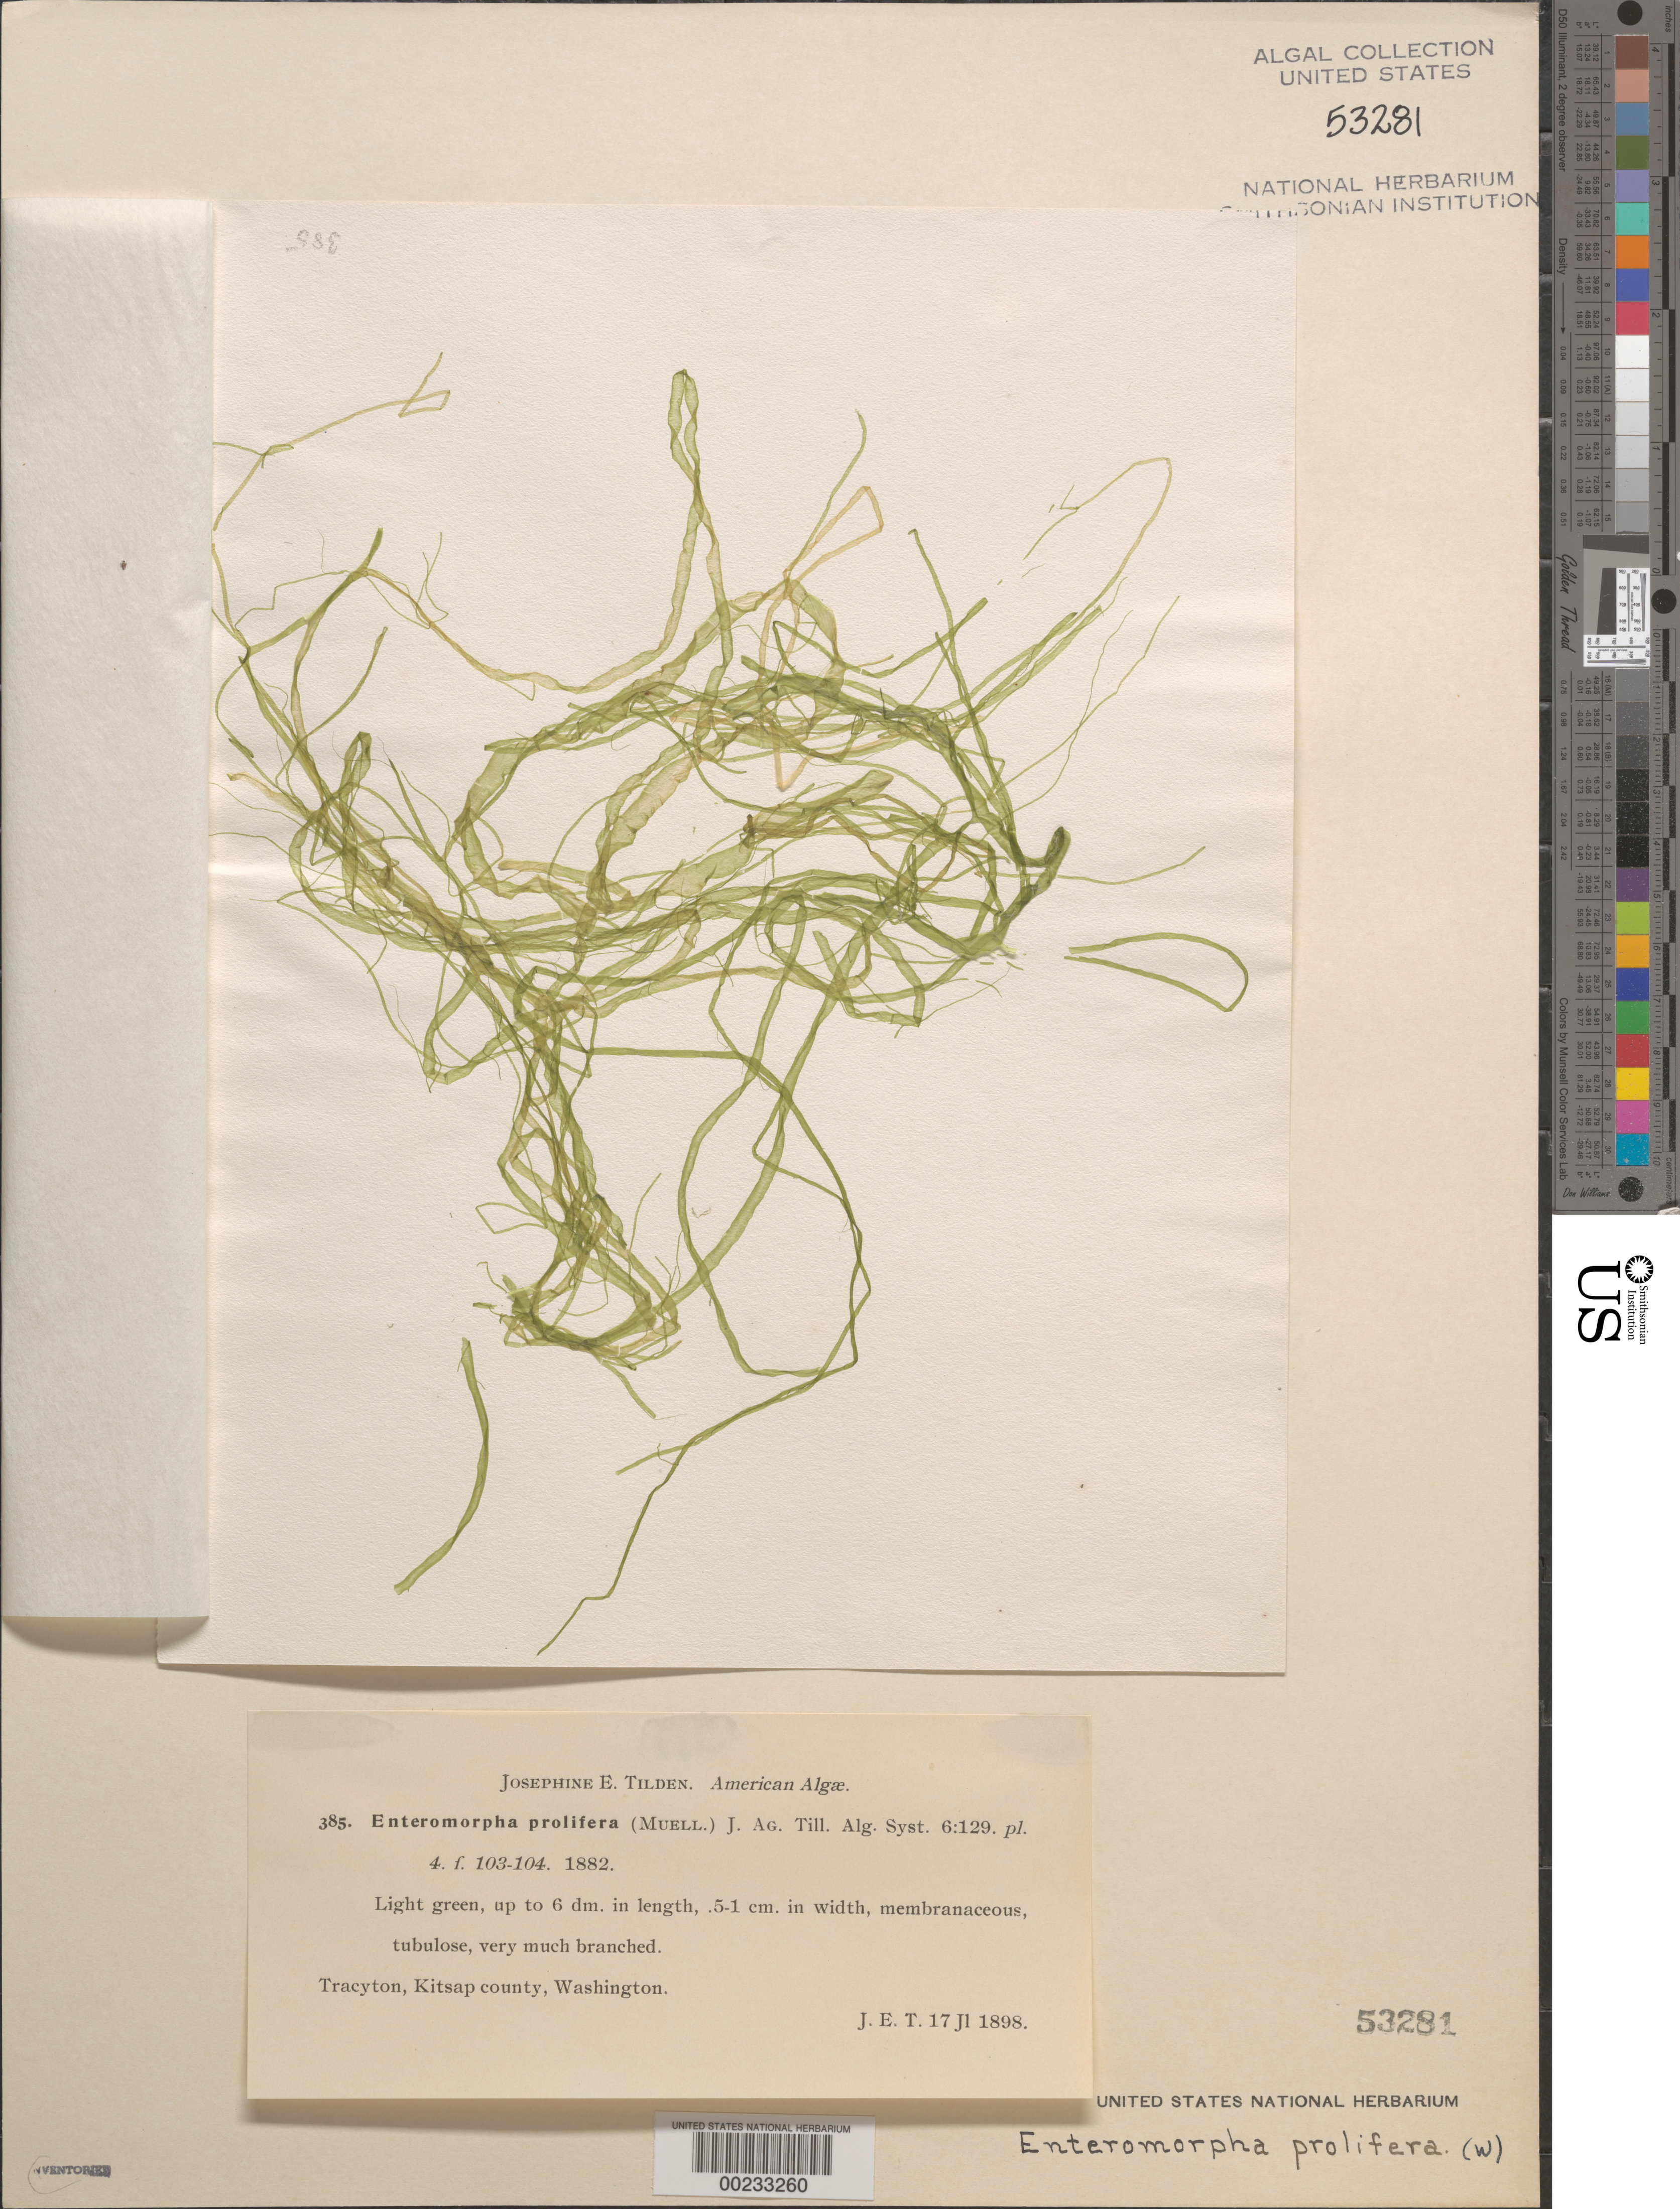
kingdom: Plantae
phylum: Chlorophyta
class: Ulvophyceae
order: Ulvales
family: Ulvaceae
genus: Ulva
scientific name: Ulva prolifera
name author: O.F. Müller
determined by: Algae name updating Project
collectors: J. E. Tilden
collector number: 385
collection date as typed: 17 Jul 1898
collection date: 1898-07-17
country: United States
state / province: Washington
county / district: Kitsap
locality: Tracyton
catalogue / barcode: US 53281